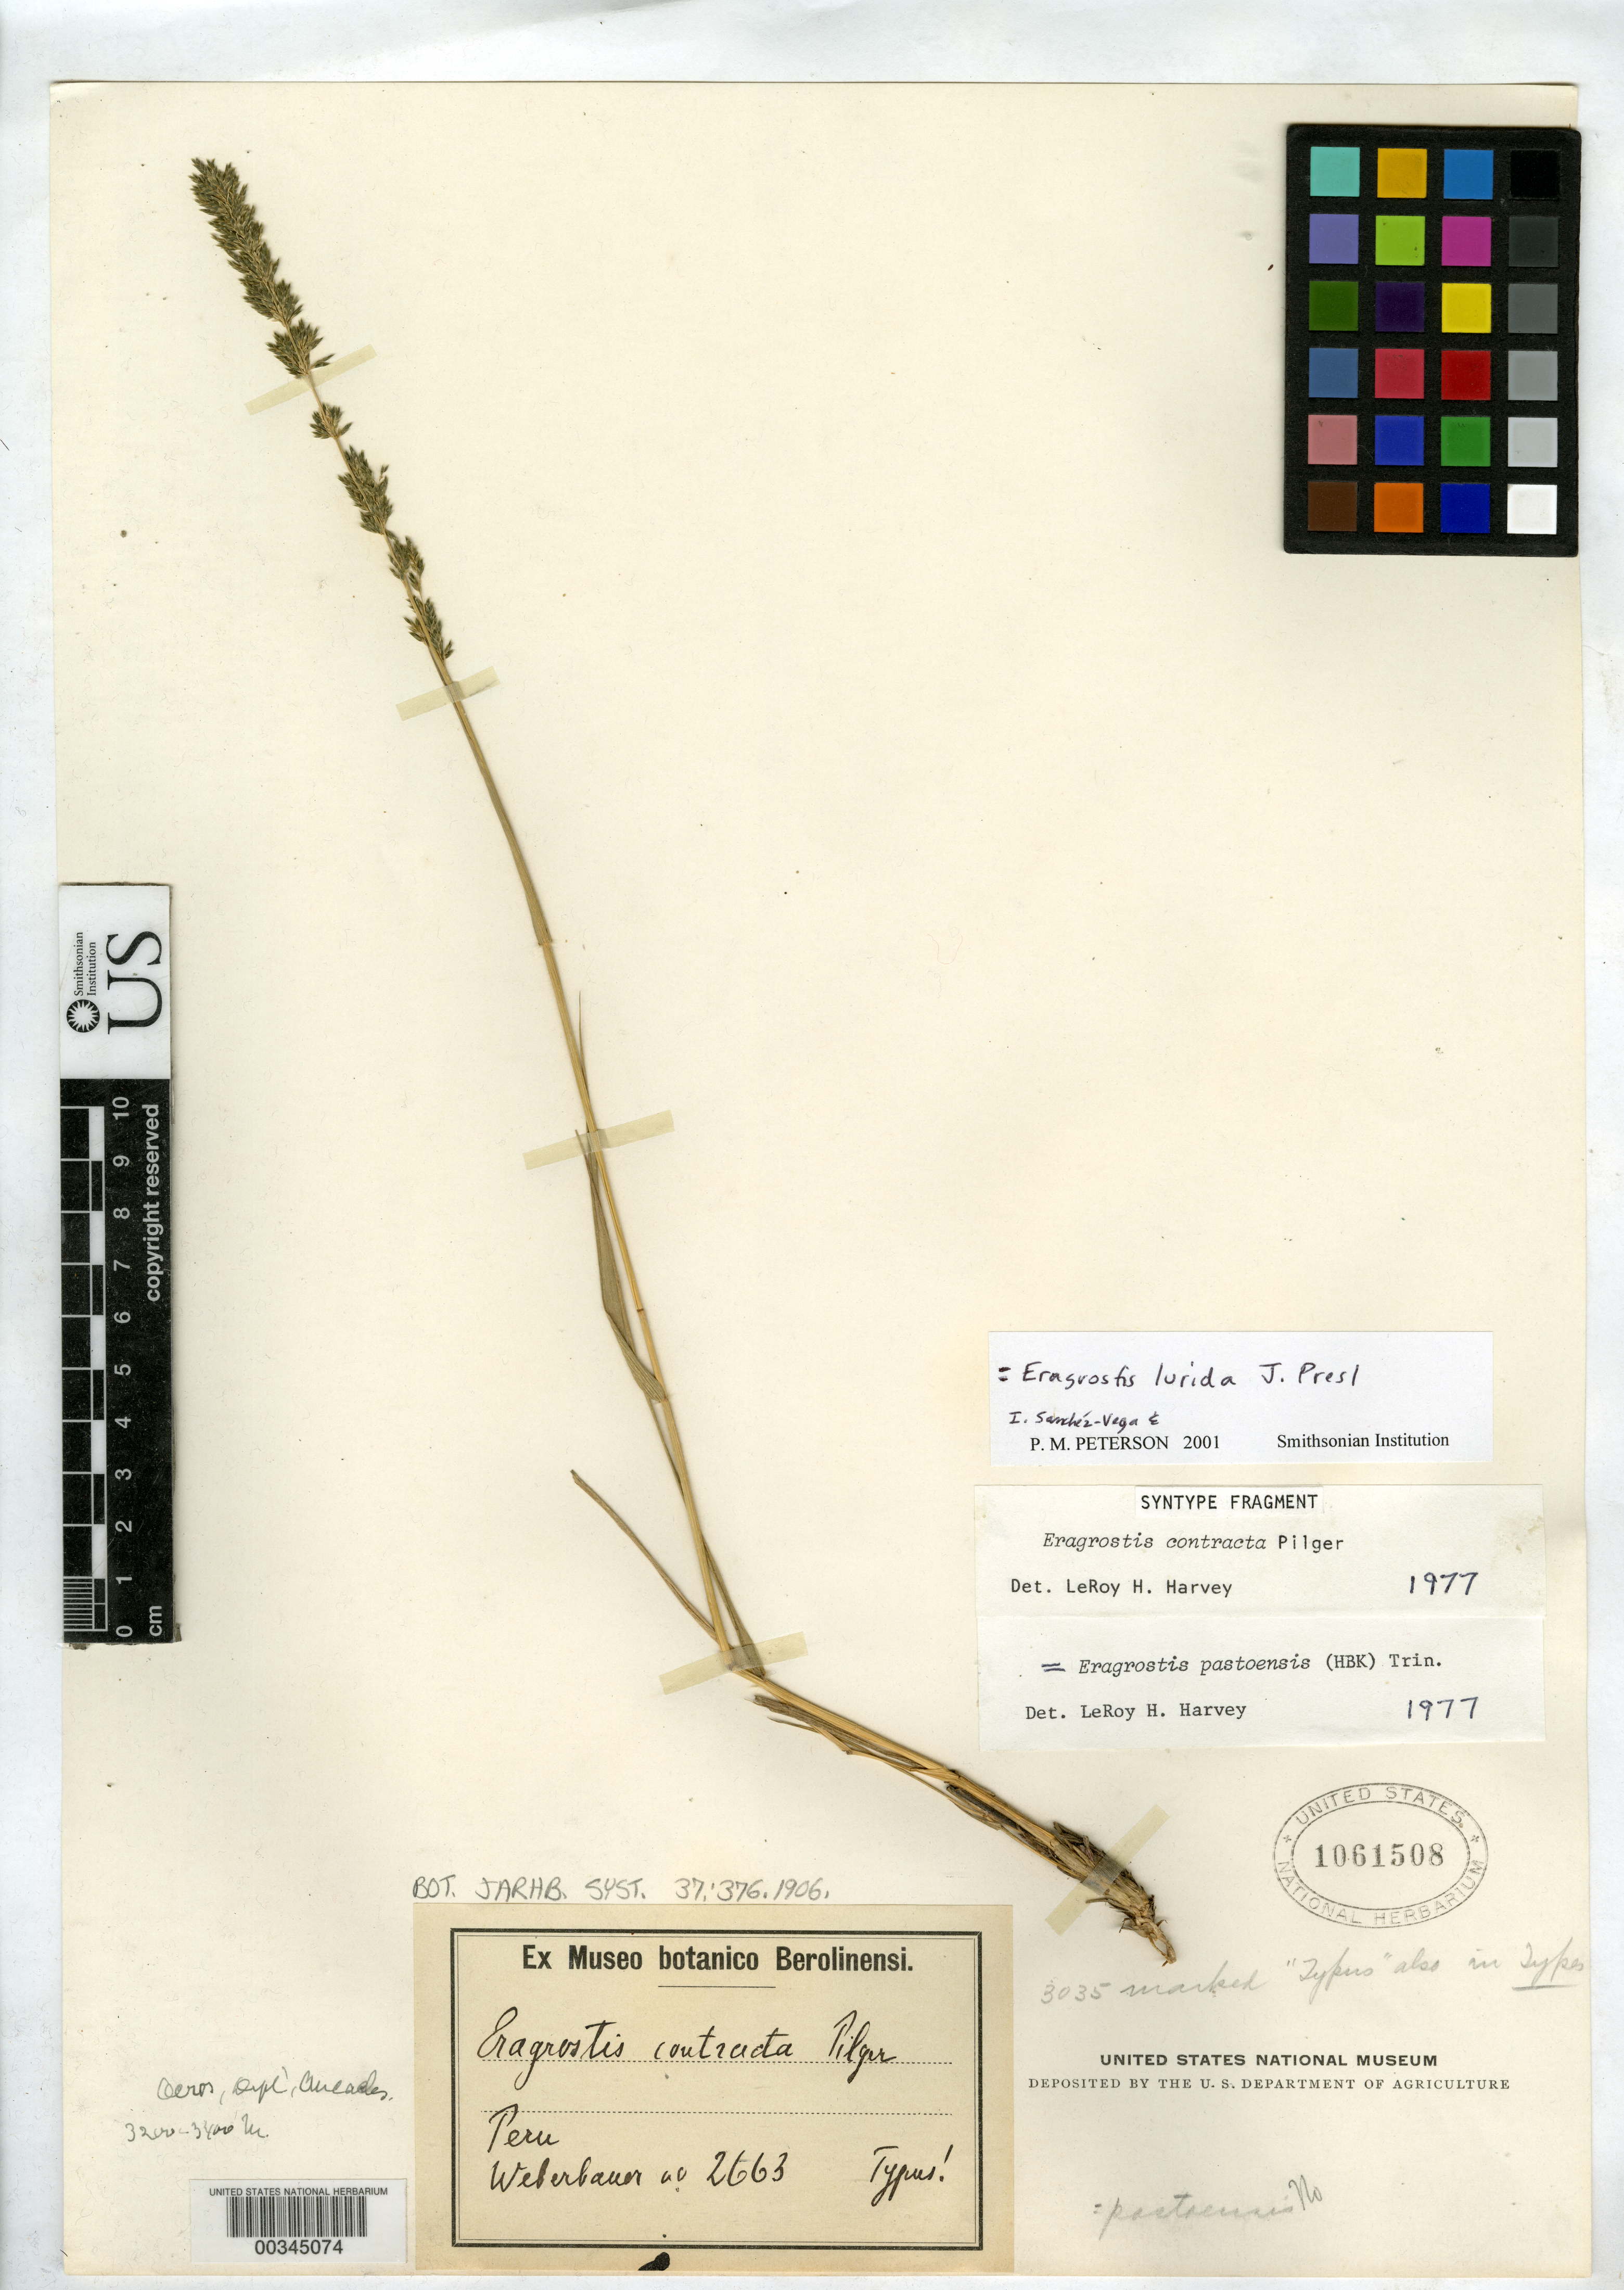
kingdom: Plantae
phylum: Tracheophyta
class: Liliopsida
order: Poales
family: Poaceae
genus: Eragrostis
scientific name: Eragrostis contracta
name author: Pilg.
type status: Type Fragment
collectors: A. Weberbauer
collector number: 2663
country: Peru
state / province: Ancash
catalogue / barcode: US 1061508